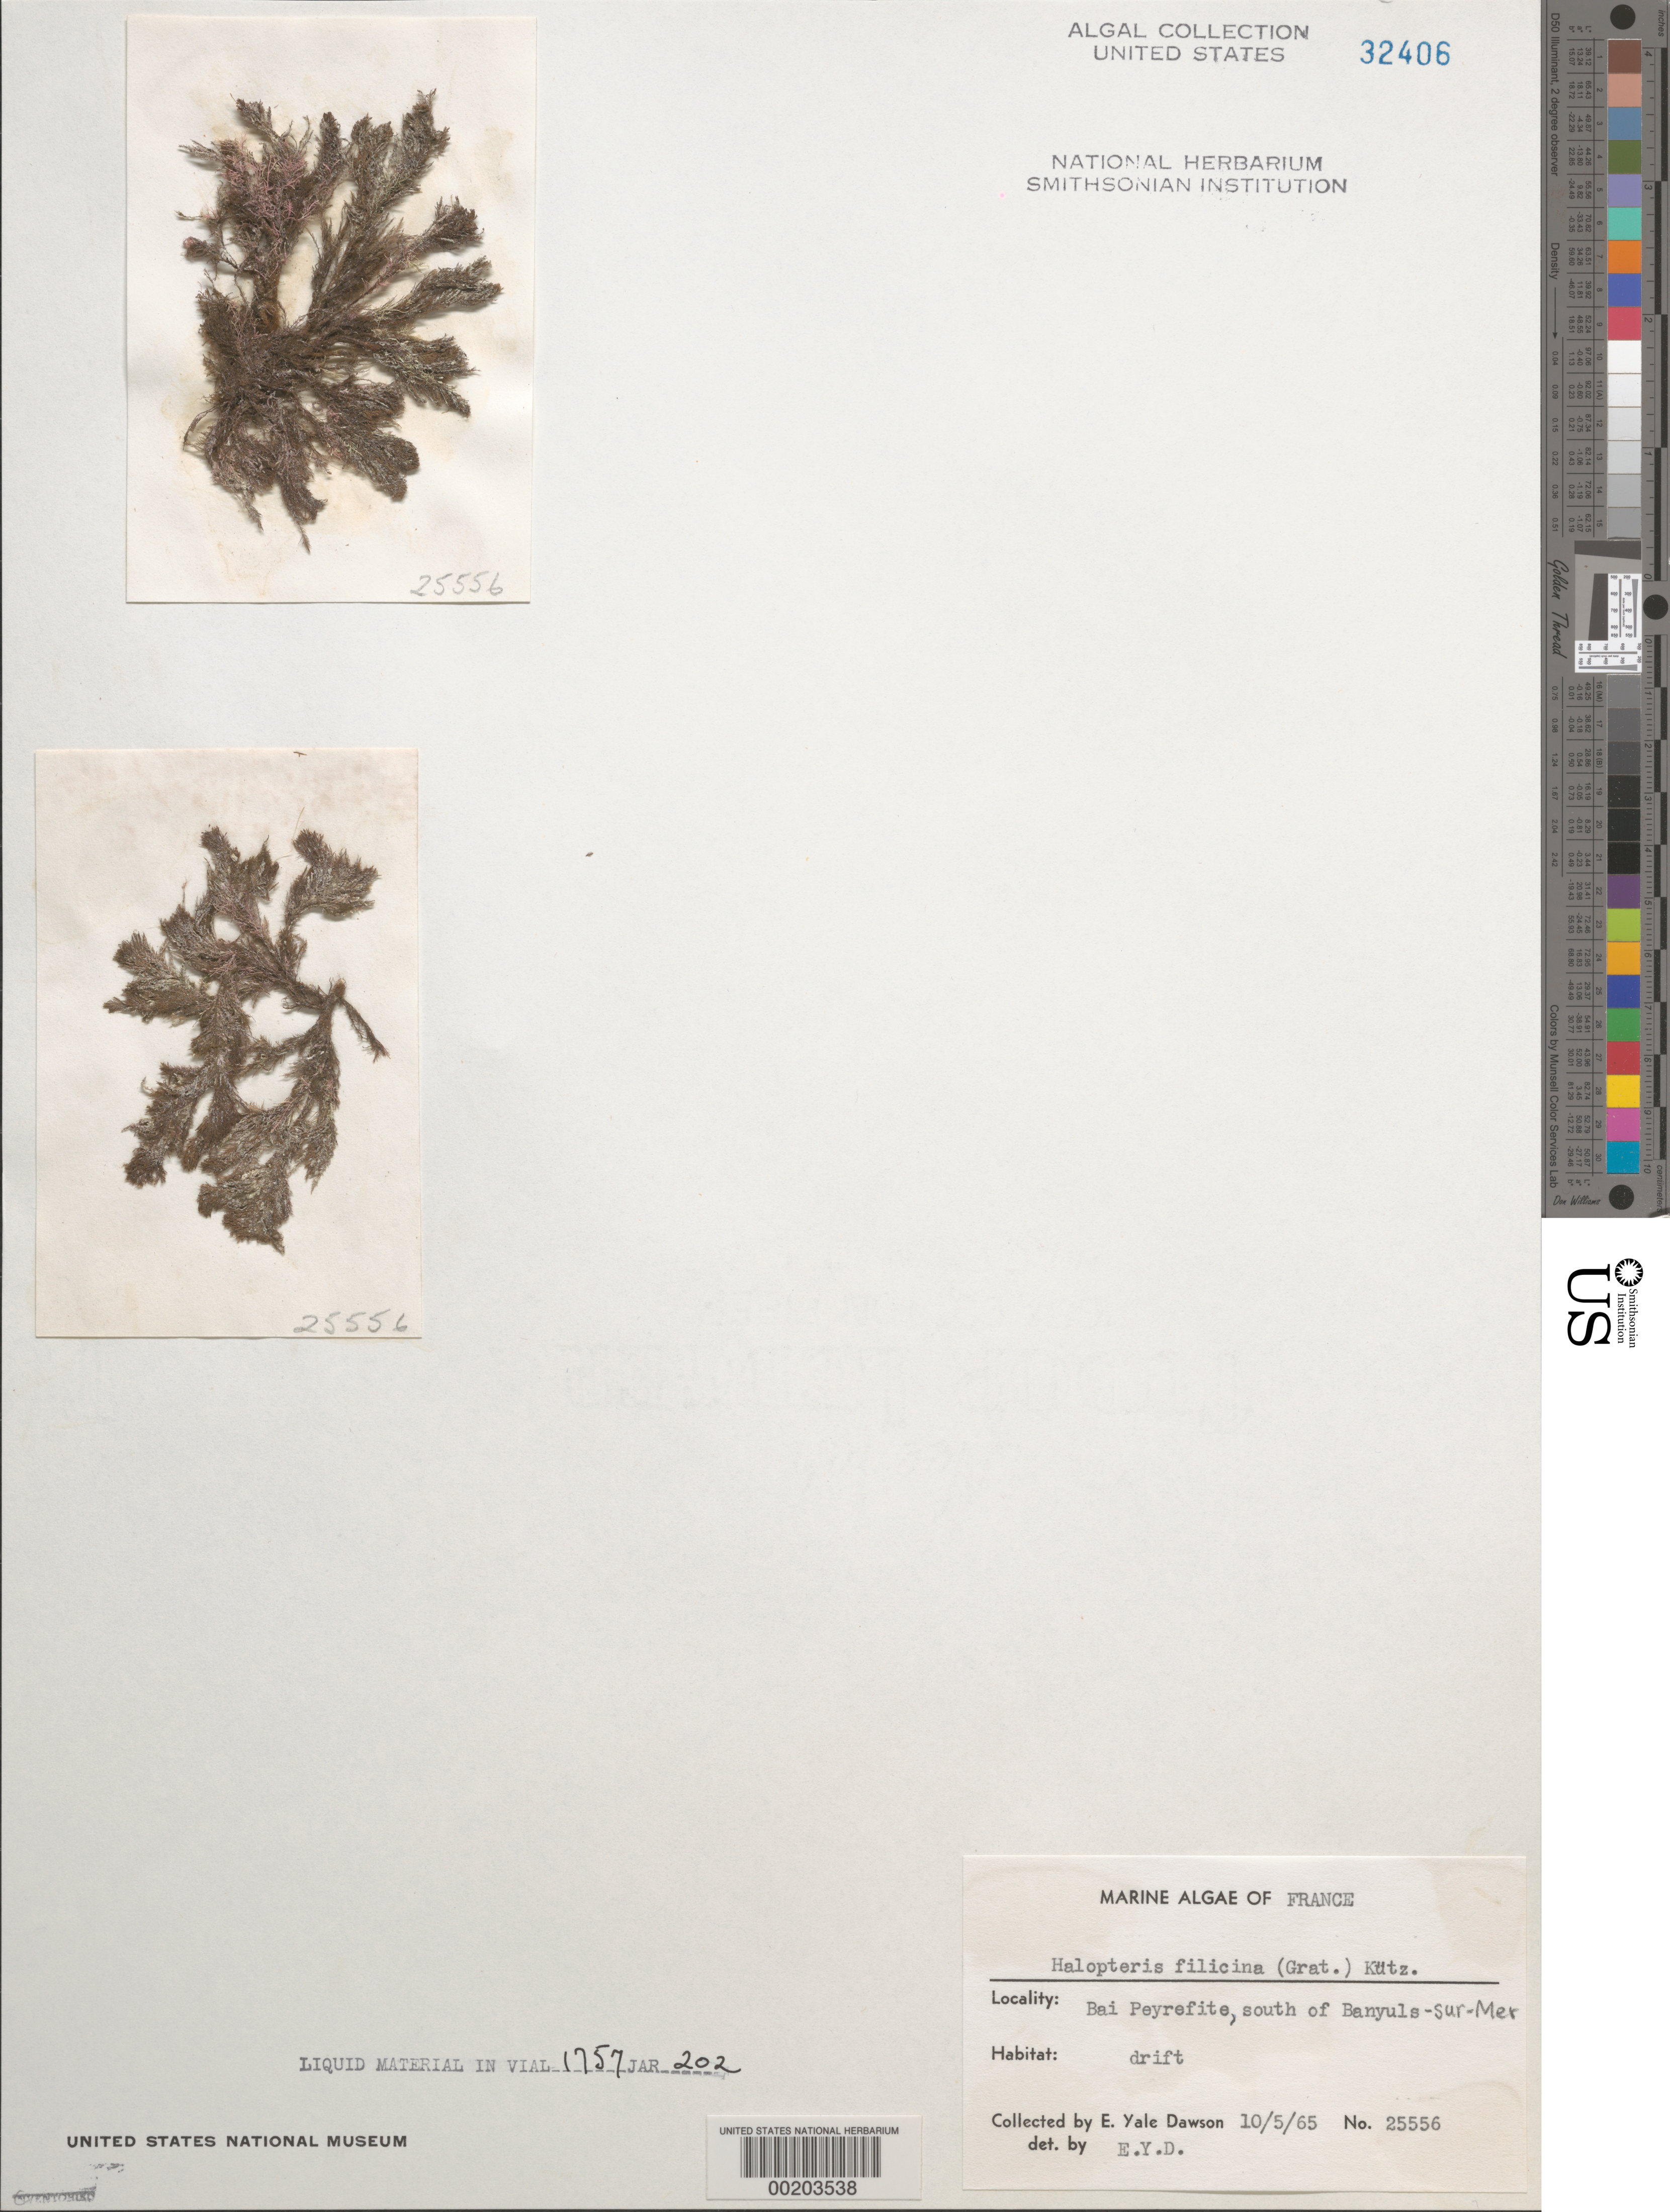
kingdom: Chromista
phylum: Ochrophyta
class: Phaeophyceae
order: Sphacelariales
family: Stypocaulaceae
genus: Halopteris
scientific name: Halopteris filicina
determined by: Dawson, E. Y.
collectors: E. Y. Dawson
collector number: EYD 25556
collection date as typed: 05 Oct 1965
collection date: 1965-10-05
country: France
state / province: Occitanie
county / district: Pyrénées-Orientales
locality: Bai Peyrefite, south of Banyuls-sur-Mer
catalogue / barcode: US 32406